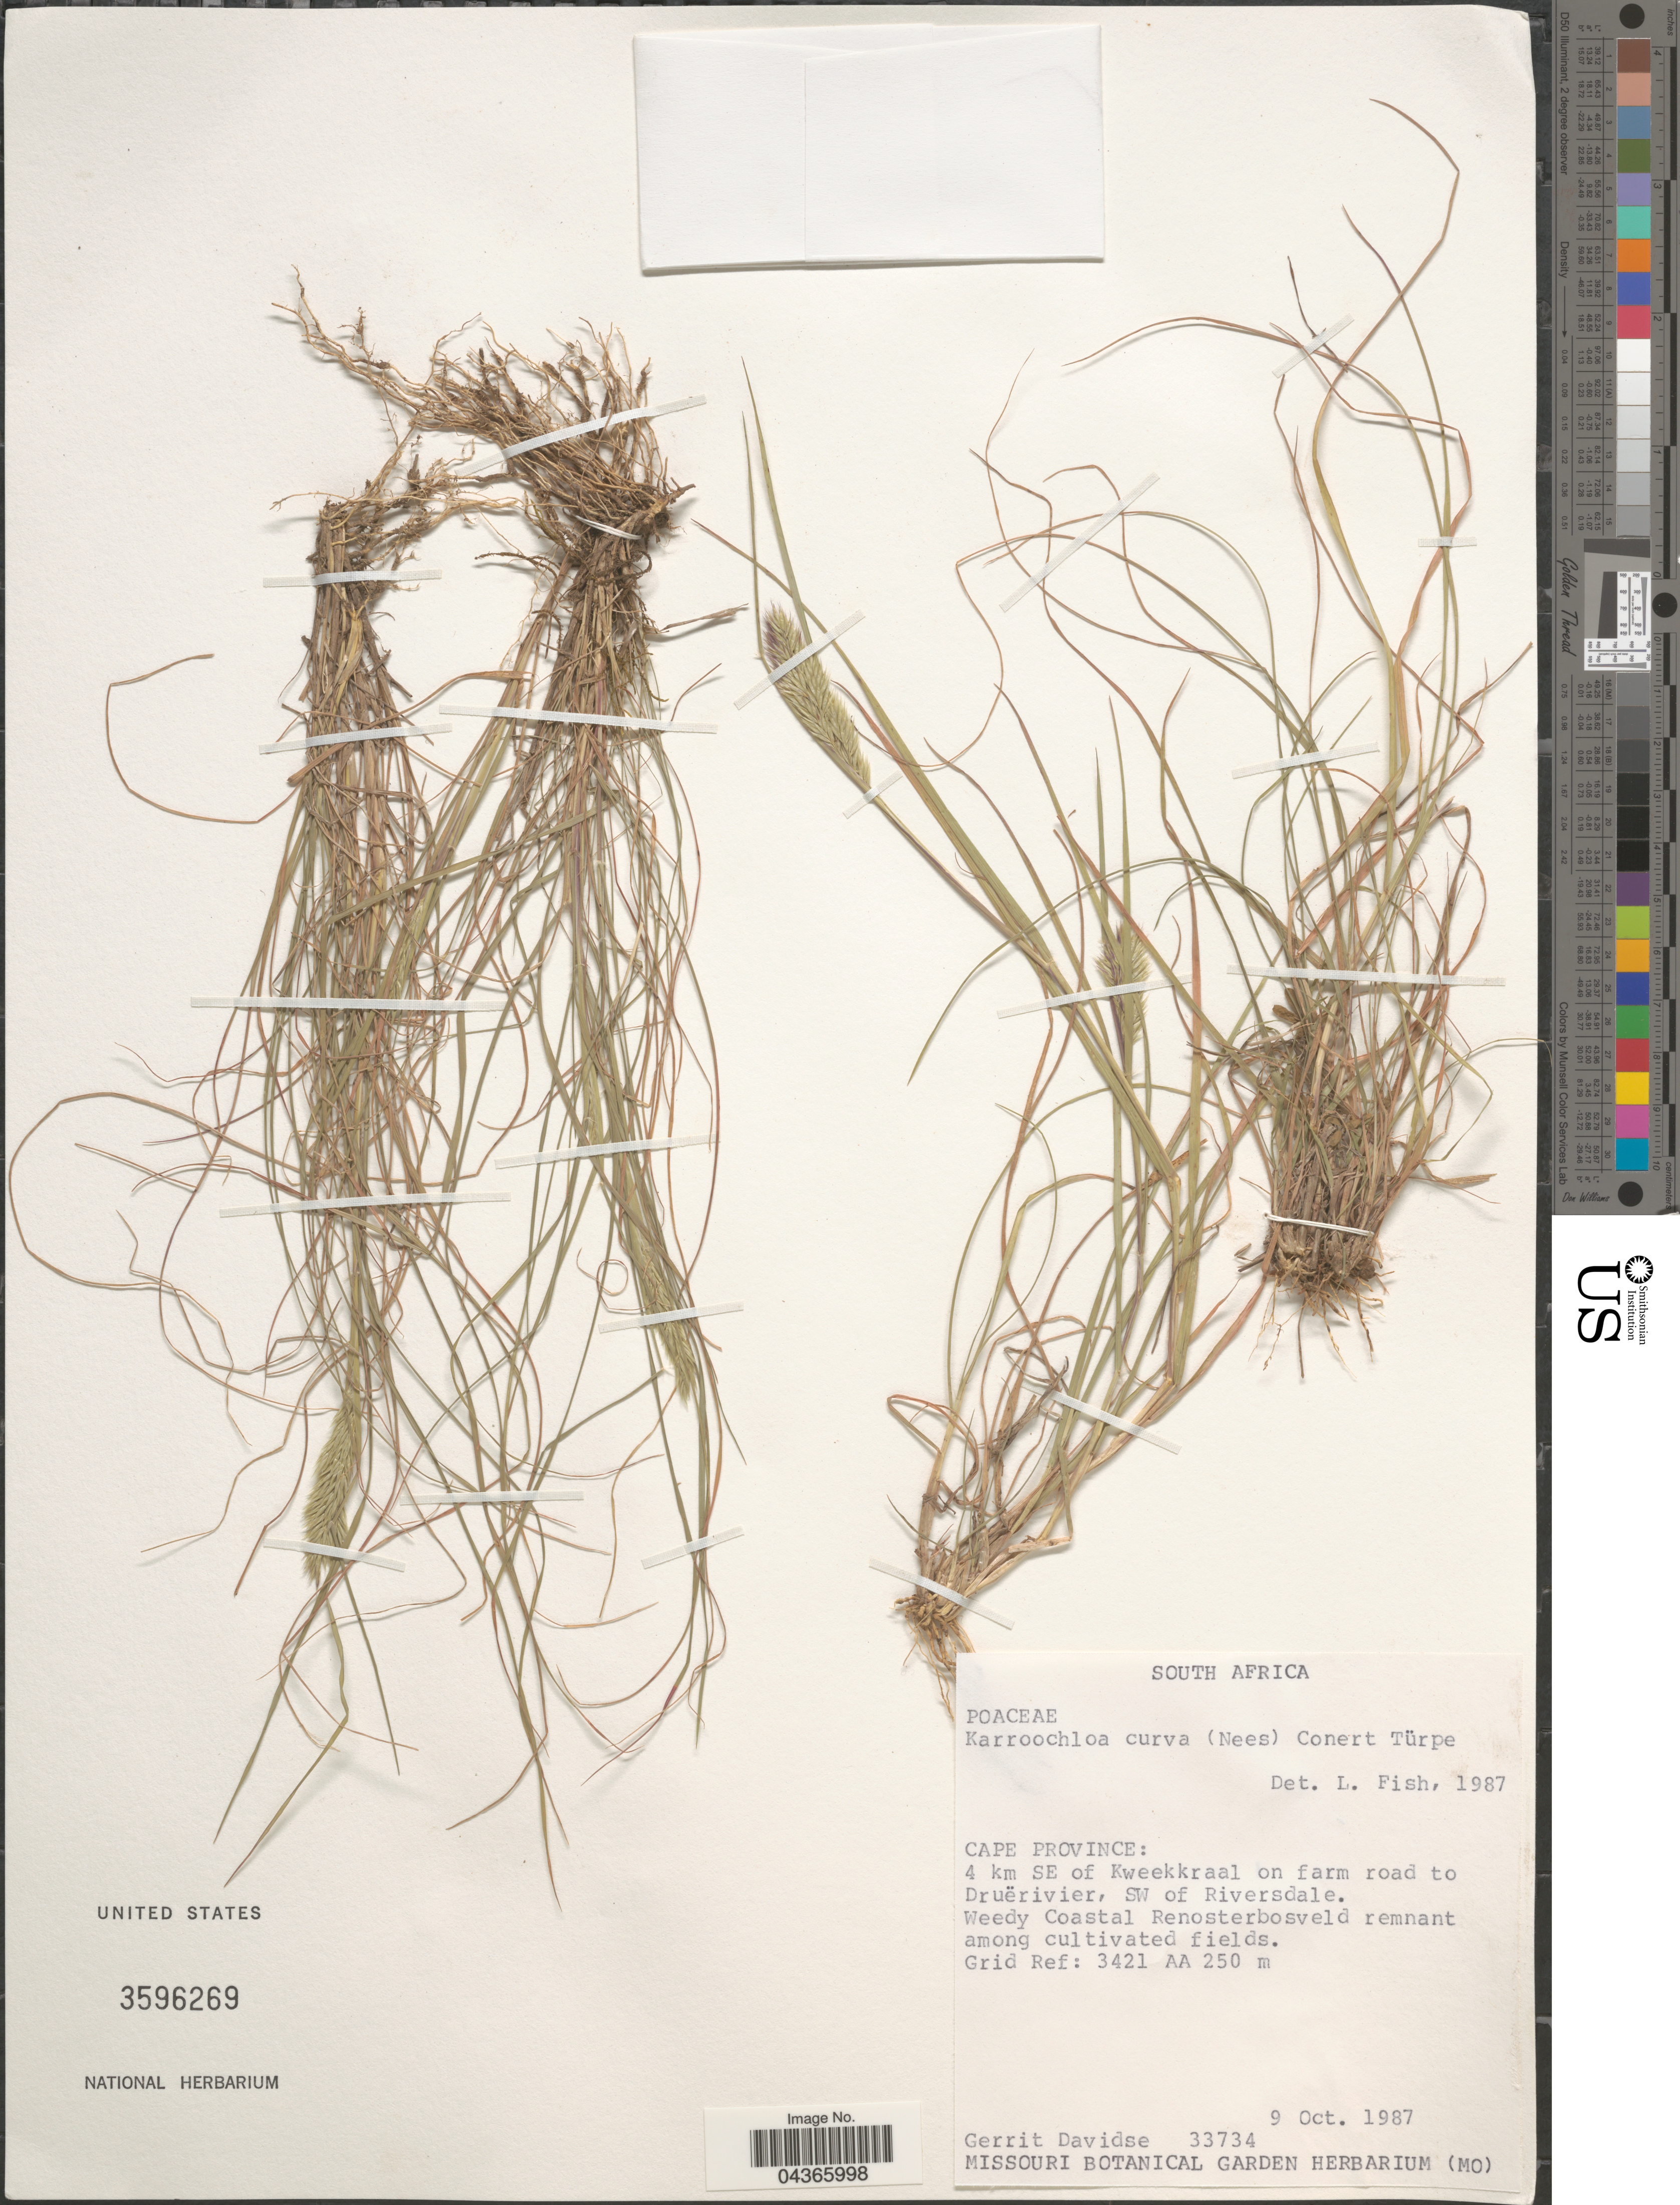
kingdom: Plantae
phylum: Tracheophyta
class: Liliopsida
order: Poales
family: Poaceae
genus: Tribolium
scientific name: Tribolium curvum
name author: (Nees) Verboom & H.P. Linder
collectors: G. Davidse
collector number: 33734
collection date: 1987-10-09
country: South Africa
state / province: Western Cape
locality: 4 km SE of Kweekkraal on farm road to Druërivier, SW of Riversdale. Weedy Coastal Renosterbosveld remnant among cultivated fields. Grid Ref: 3421 AA.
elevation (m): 250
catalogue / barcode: US 3596269